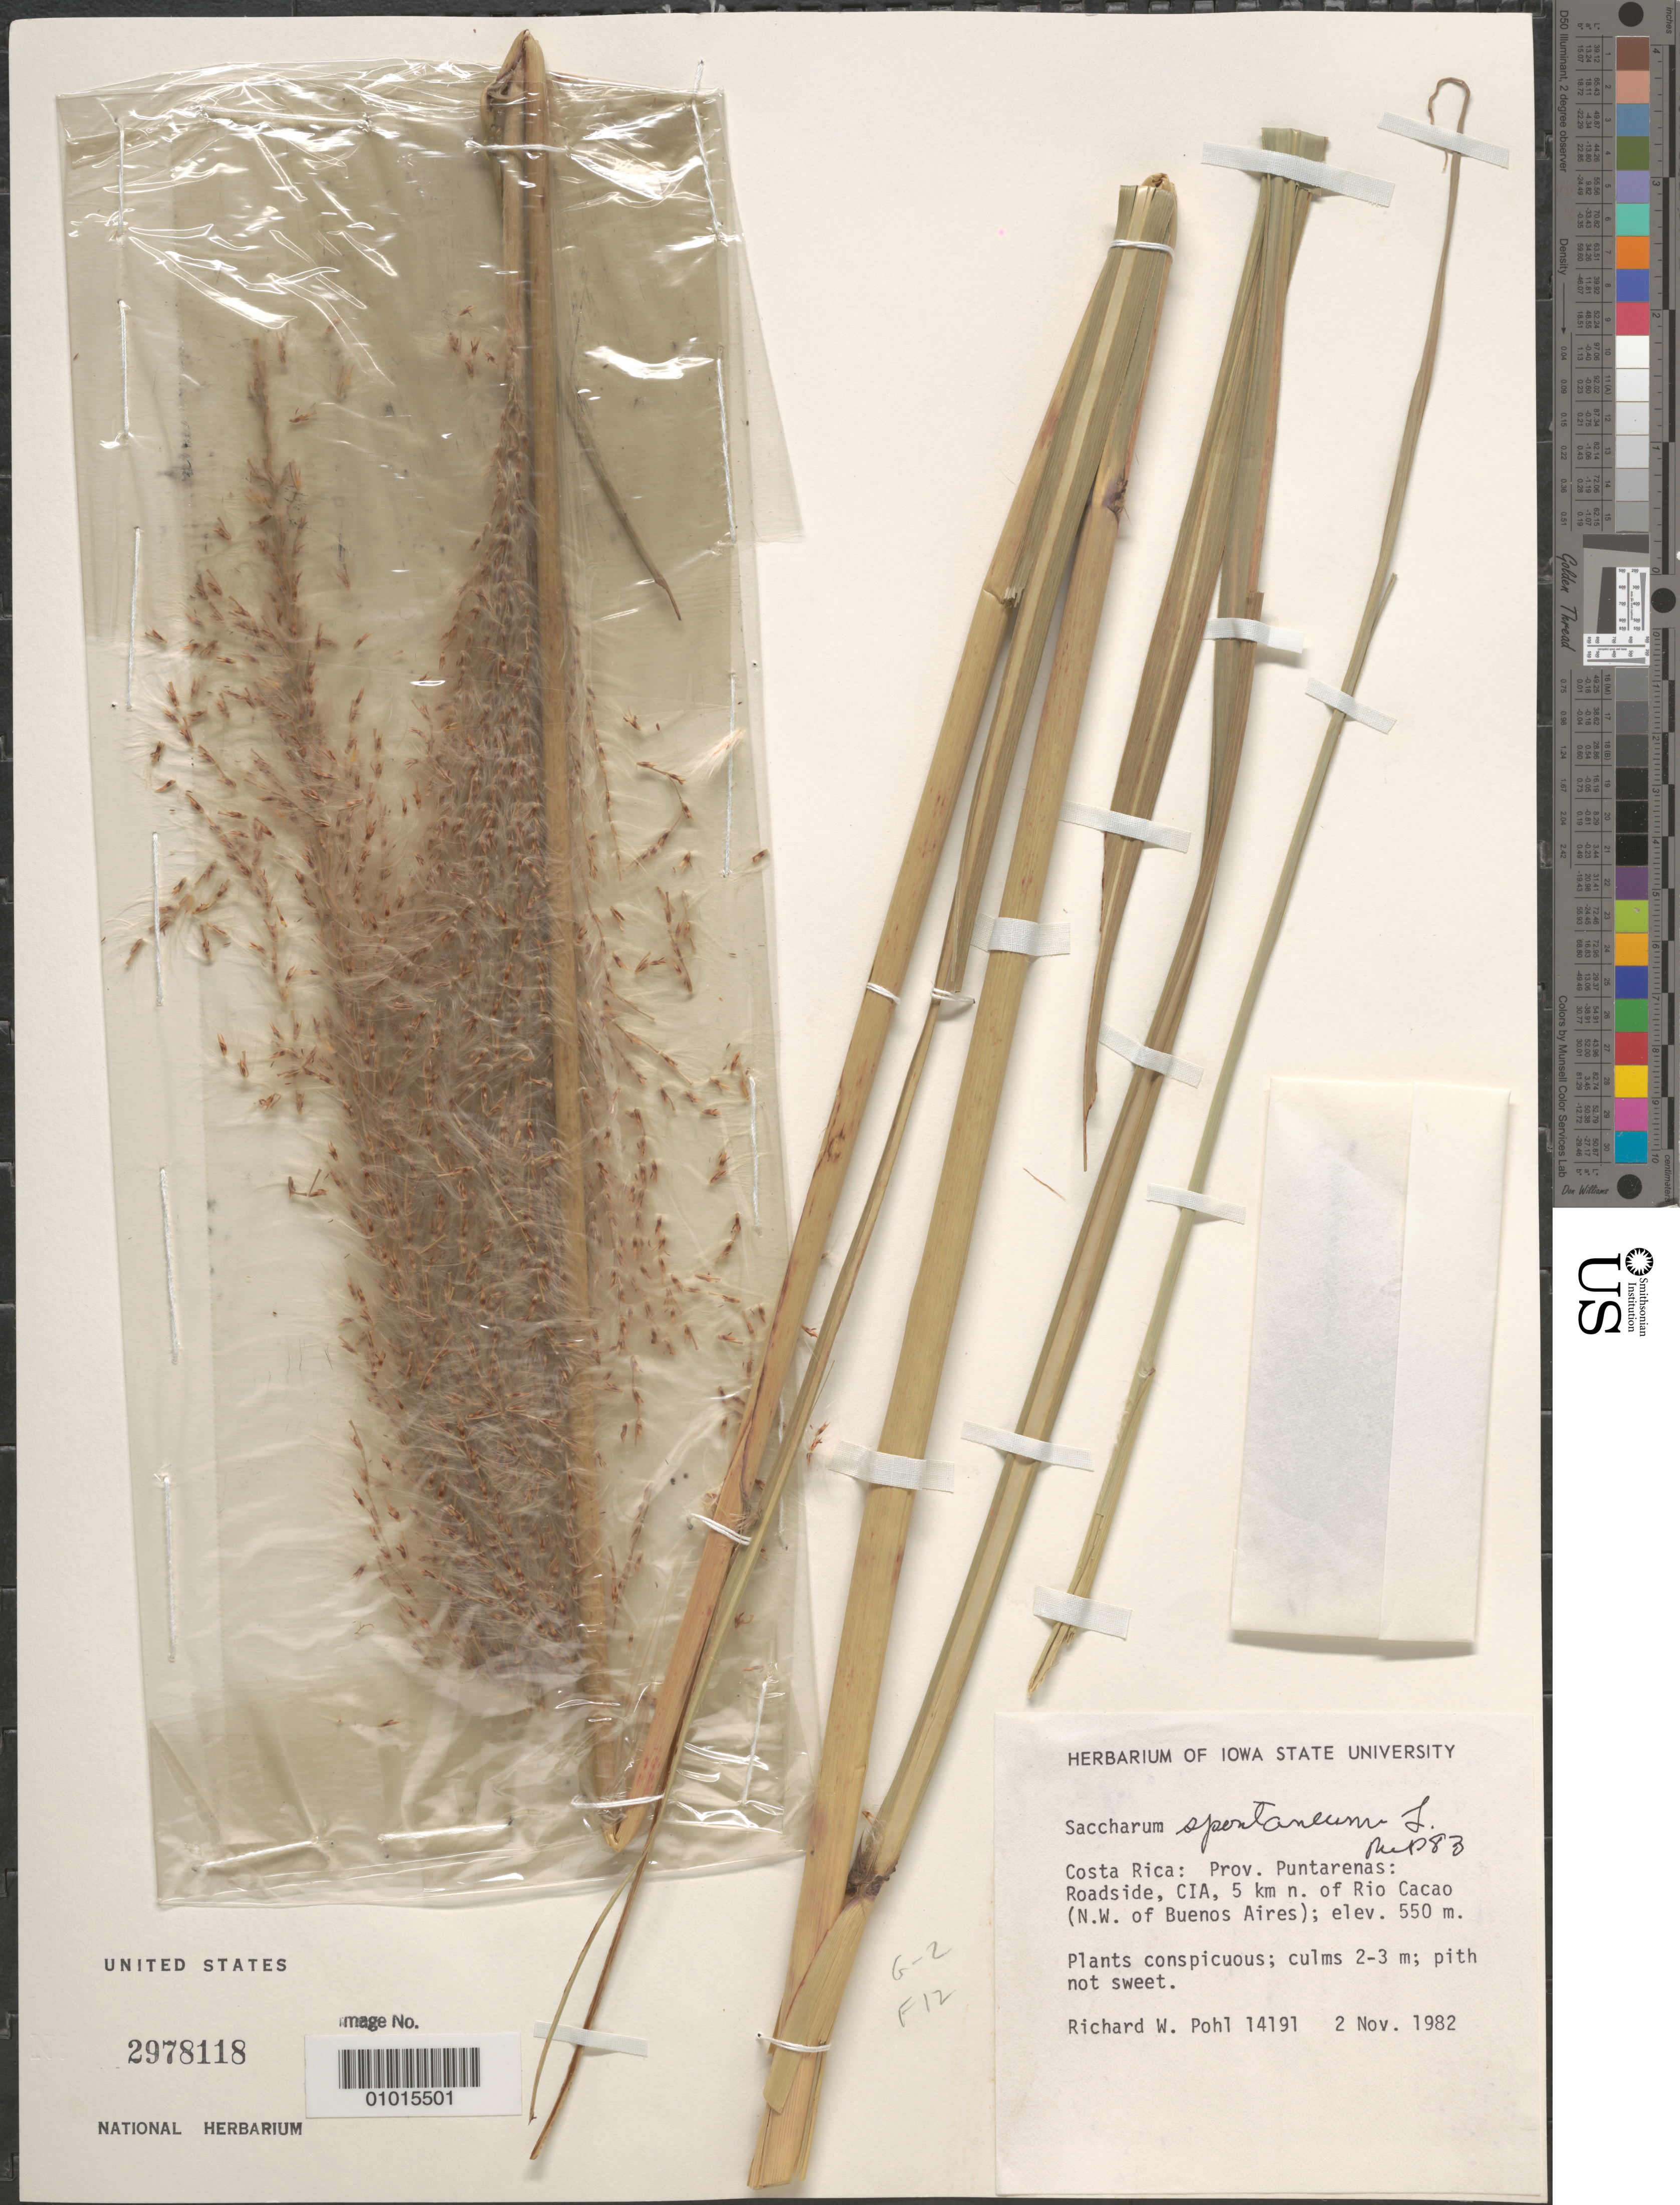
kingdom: Plantae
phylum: Tracheophyta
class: Liliopsida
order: Poales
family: Poaceae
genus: Saccharum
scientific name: Saccharum spontaneum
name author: L.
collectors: R. W. Pohl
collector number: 14191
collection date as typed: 02 Nov 1982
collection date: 1982-11-02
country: Costa Rica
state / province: Puntarenas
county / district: Roadside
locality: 5 km N of Rio Cacao (N.W. of Buenos Aires)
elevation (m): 550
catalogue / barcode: US 2978118